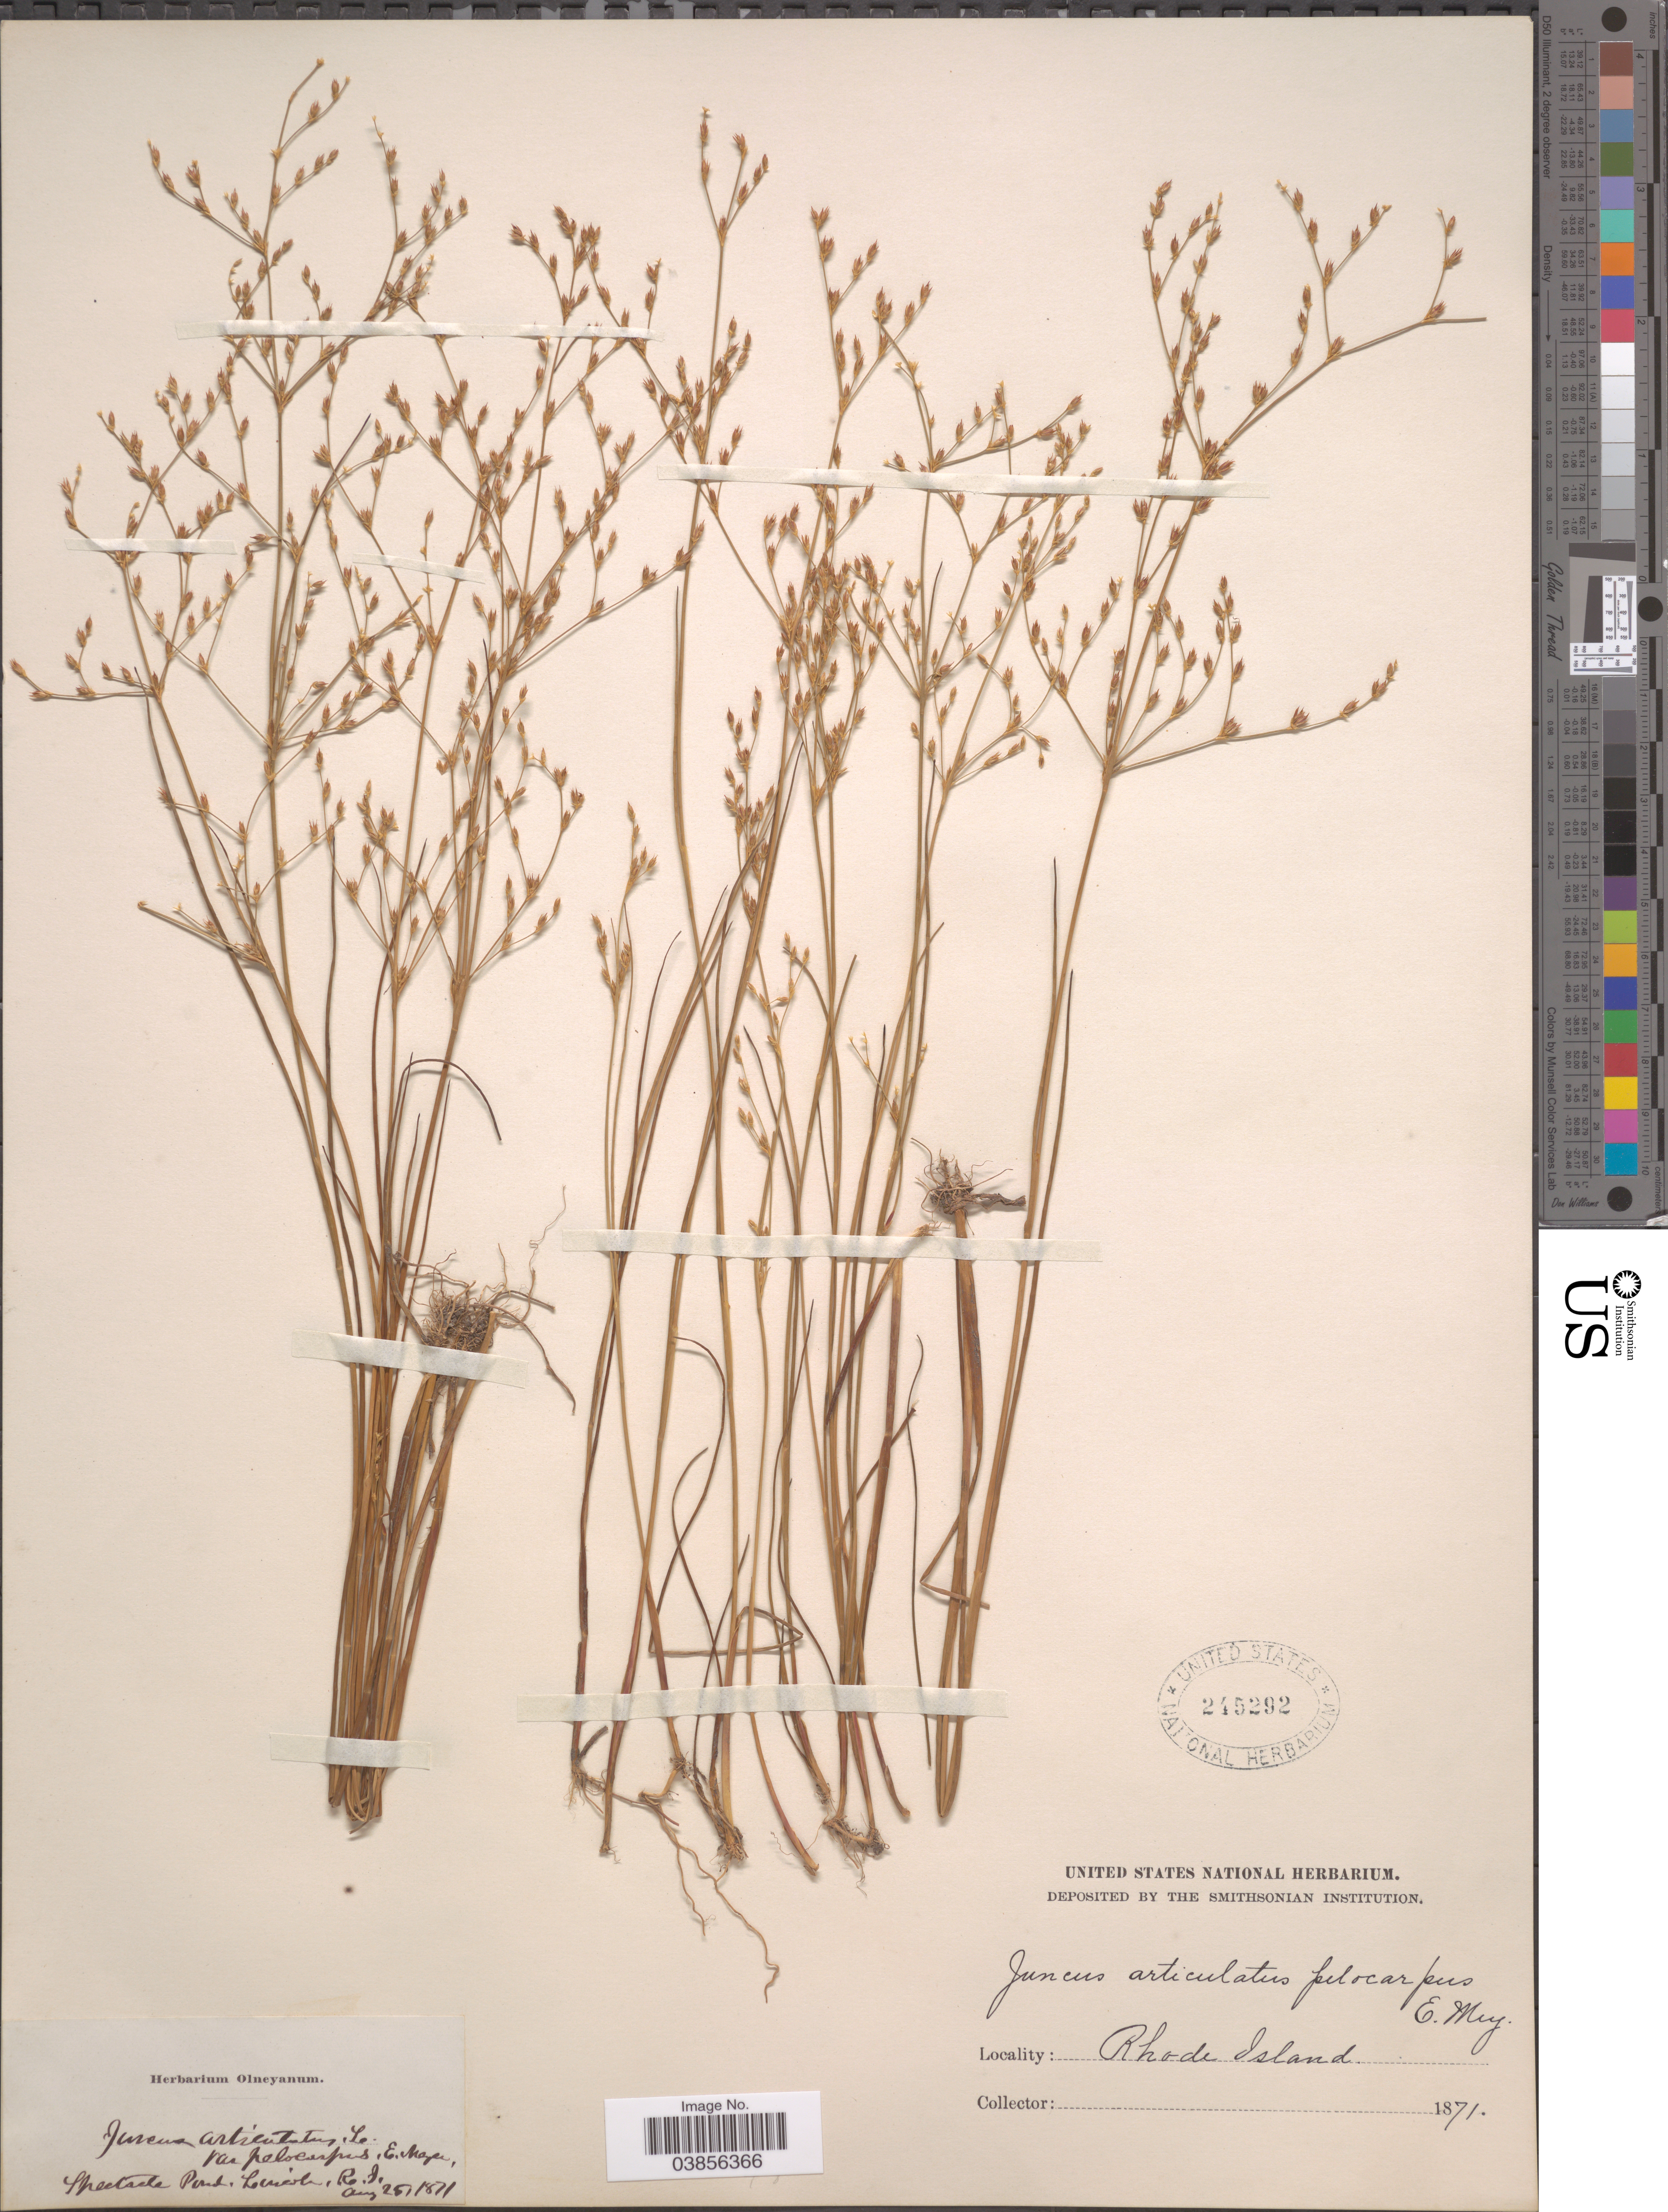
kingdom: Plantae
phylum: Tracheophyta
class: Liliopsida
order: Poales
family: Juncaceae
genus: Juncus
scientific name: Juncus pelocarpus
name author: E. Mey.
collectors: ex herb. Olneyanum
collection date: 1871-08-25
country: United States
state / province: Rhode Island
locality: Spectacle Pond, Lincoln.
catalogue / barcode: US 245292